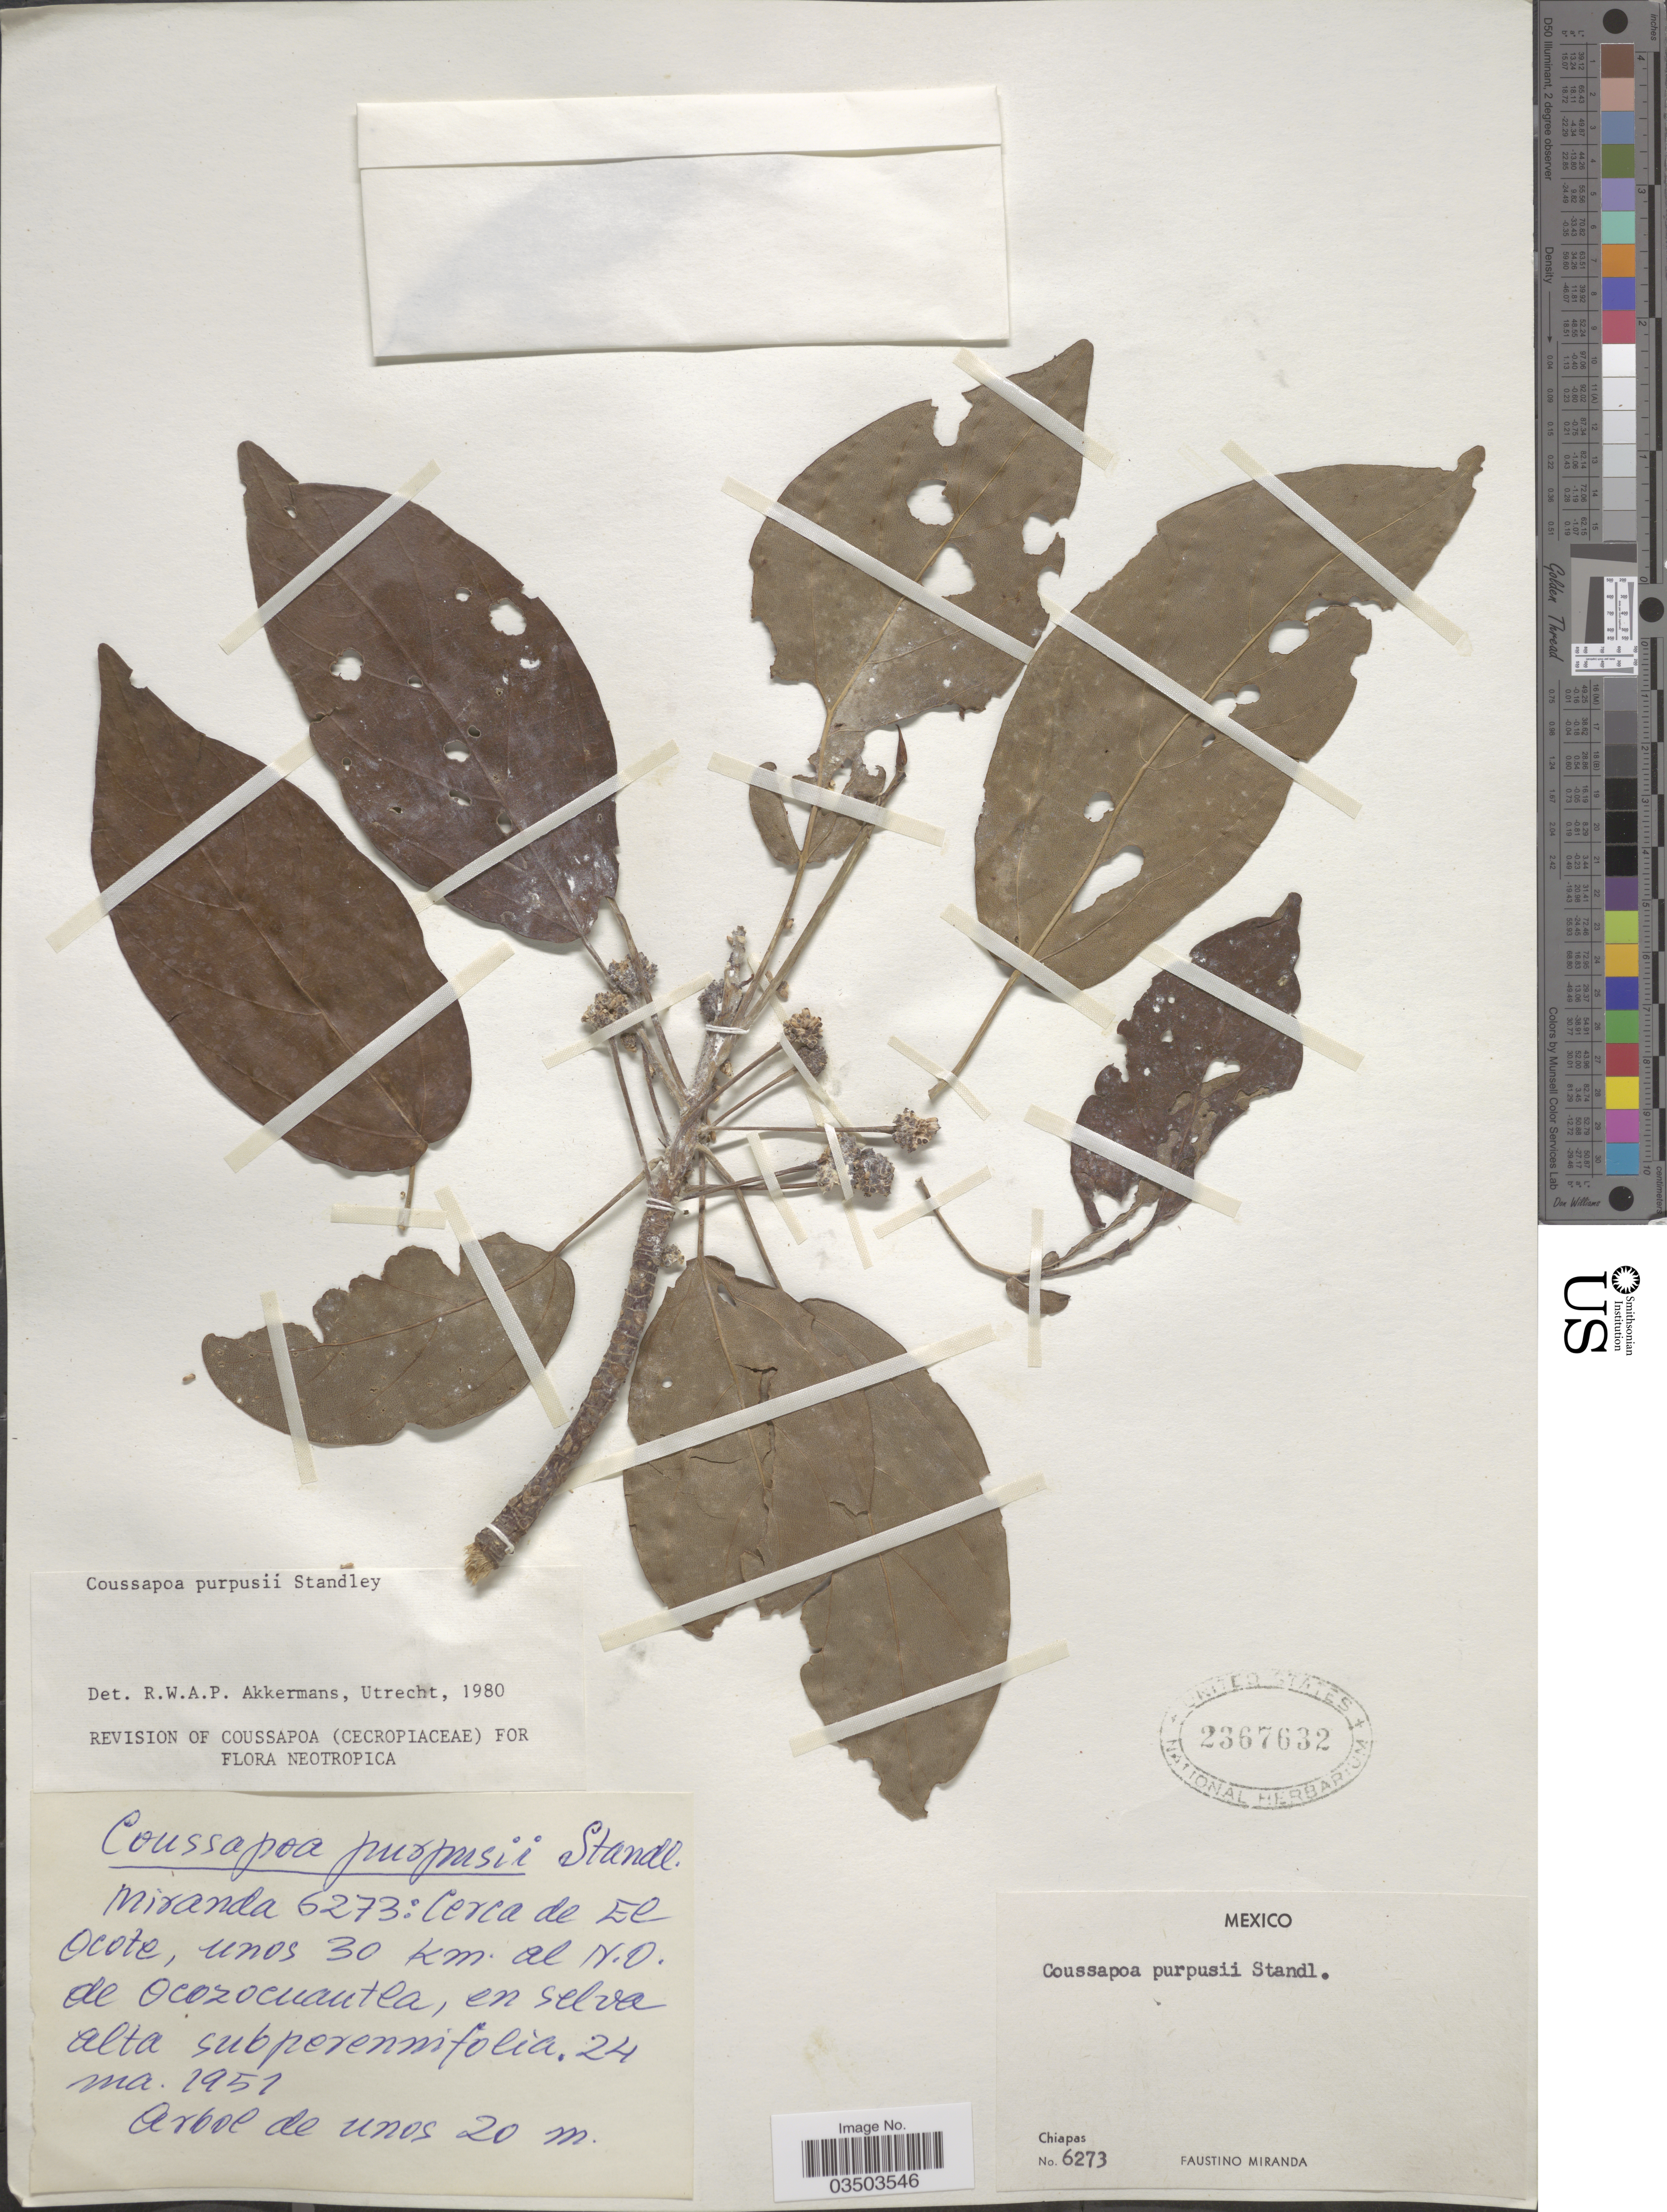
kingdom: Plantae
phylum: Tracheophyta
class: Magnoliopsida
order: Rosales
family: Urticaceae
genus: Coussapoa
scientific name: Coussapoa purpusii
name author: Standl.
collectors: F. Miranda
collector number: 6273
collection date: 1951-03-24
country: Mexico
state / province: Chiapas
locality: Cerca de El Ocote, unos 30 Km. al N. O. de Ocozocuautla.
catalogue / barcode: US 2367632